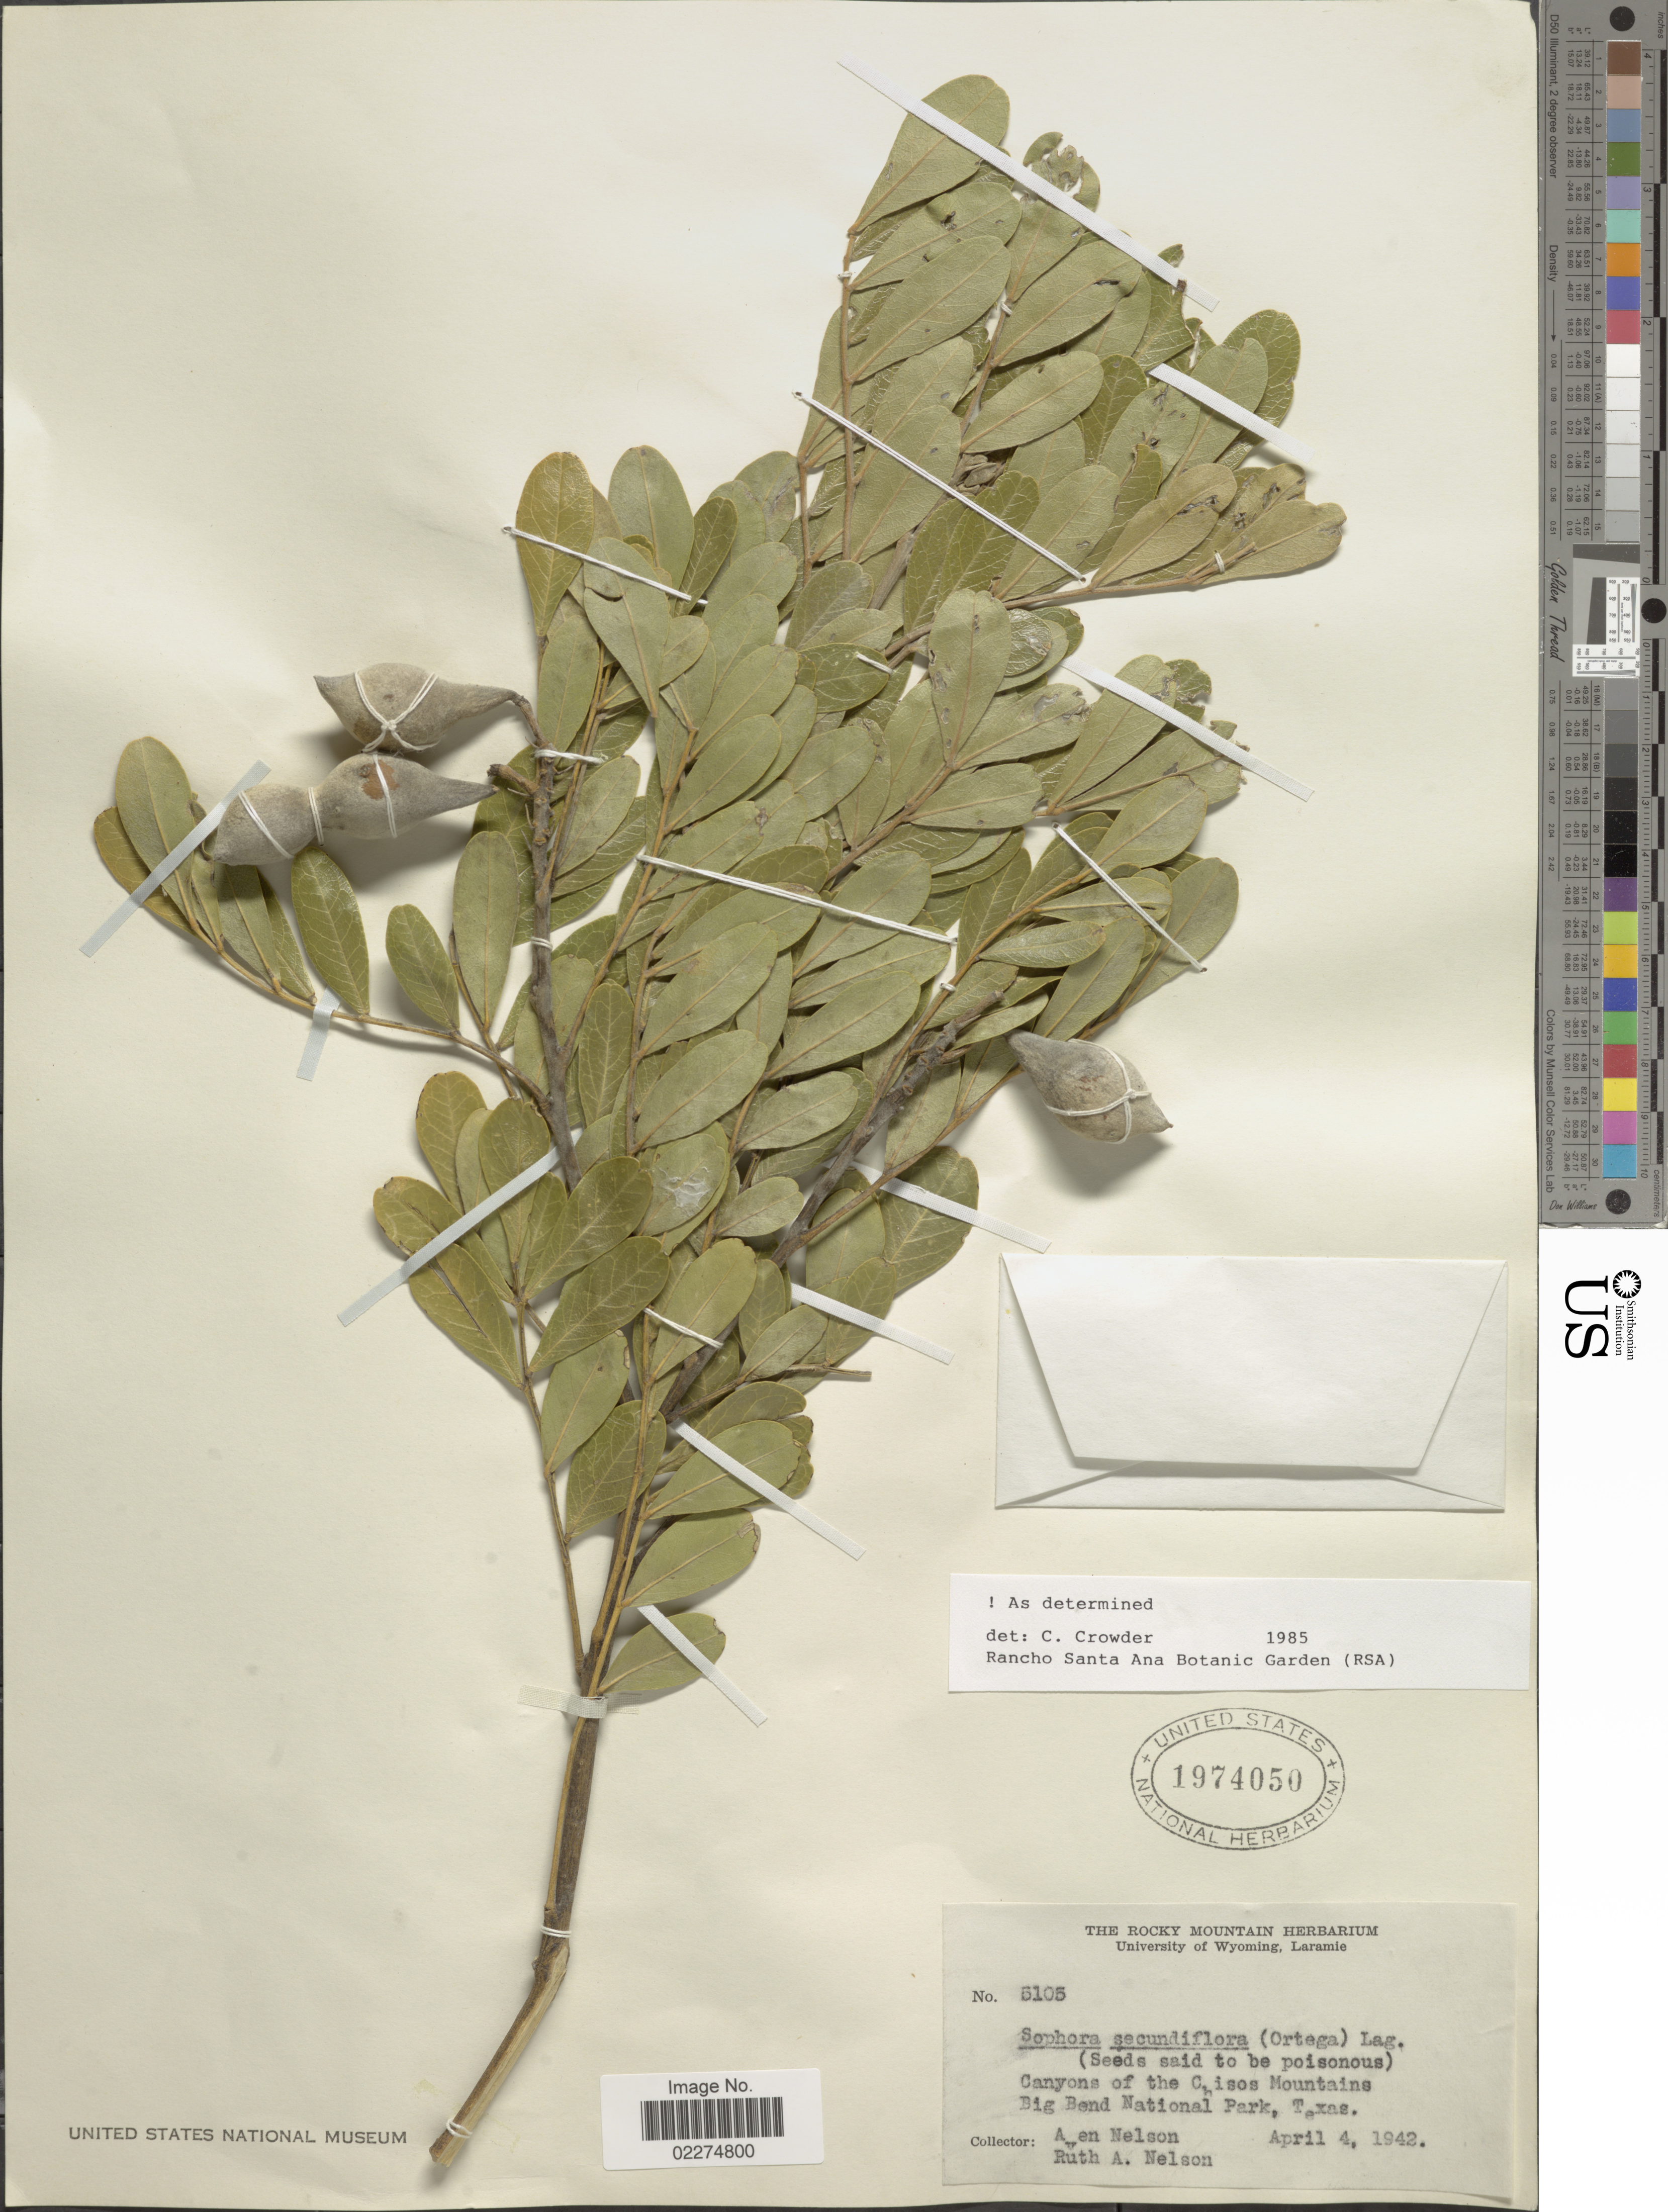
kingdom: Plantae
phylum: Tracheophyta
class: Magnoliopsida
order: Fabales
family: Fabaceae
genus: Dermatophyllum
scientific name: Dermatophyllum secundiflorum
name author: (Ortega) Gandhi & Reveal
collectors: A. Nelson & R. A. Nelson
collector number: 5105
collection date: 1942-04-04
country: United States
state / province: Texas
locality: Canyons of the Chisos Mountains, Big Bend National Park, Texas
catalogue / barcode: US 1974050